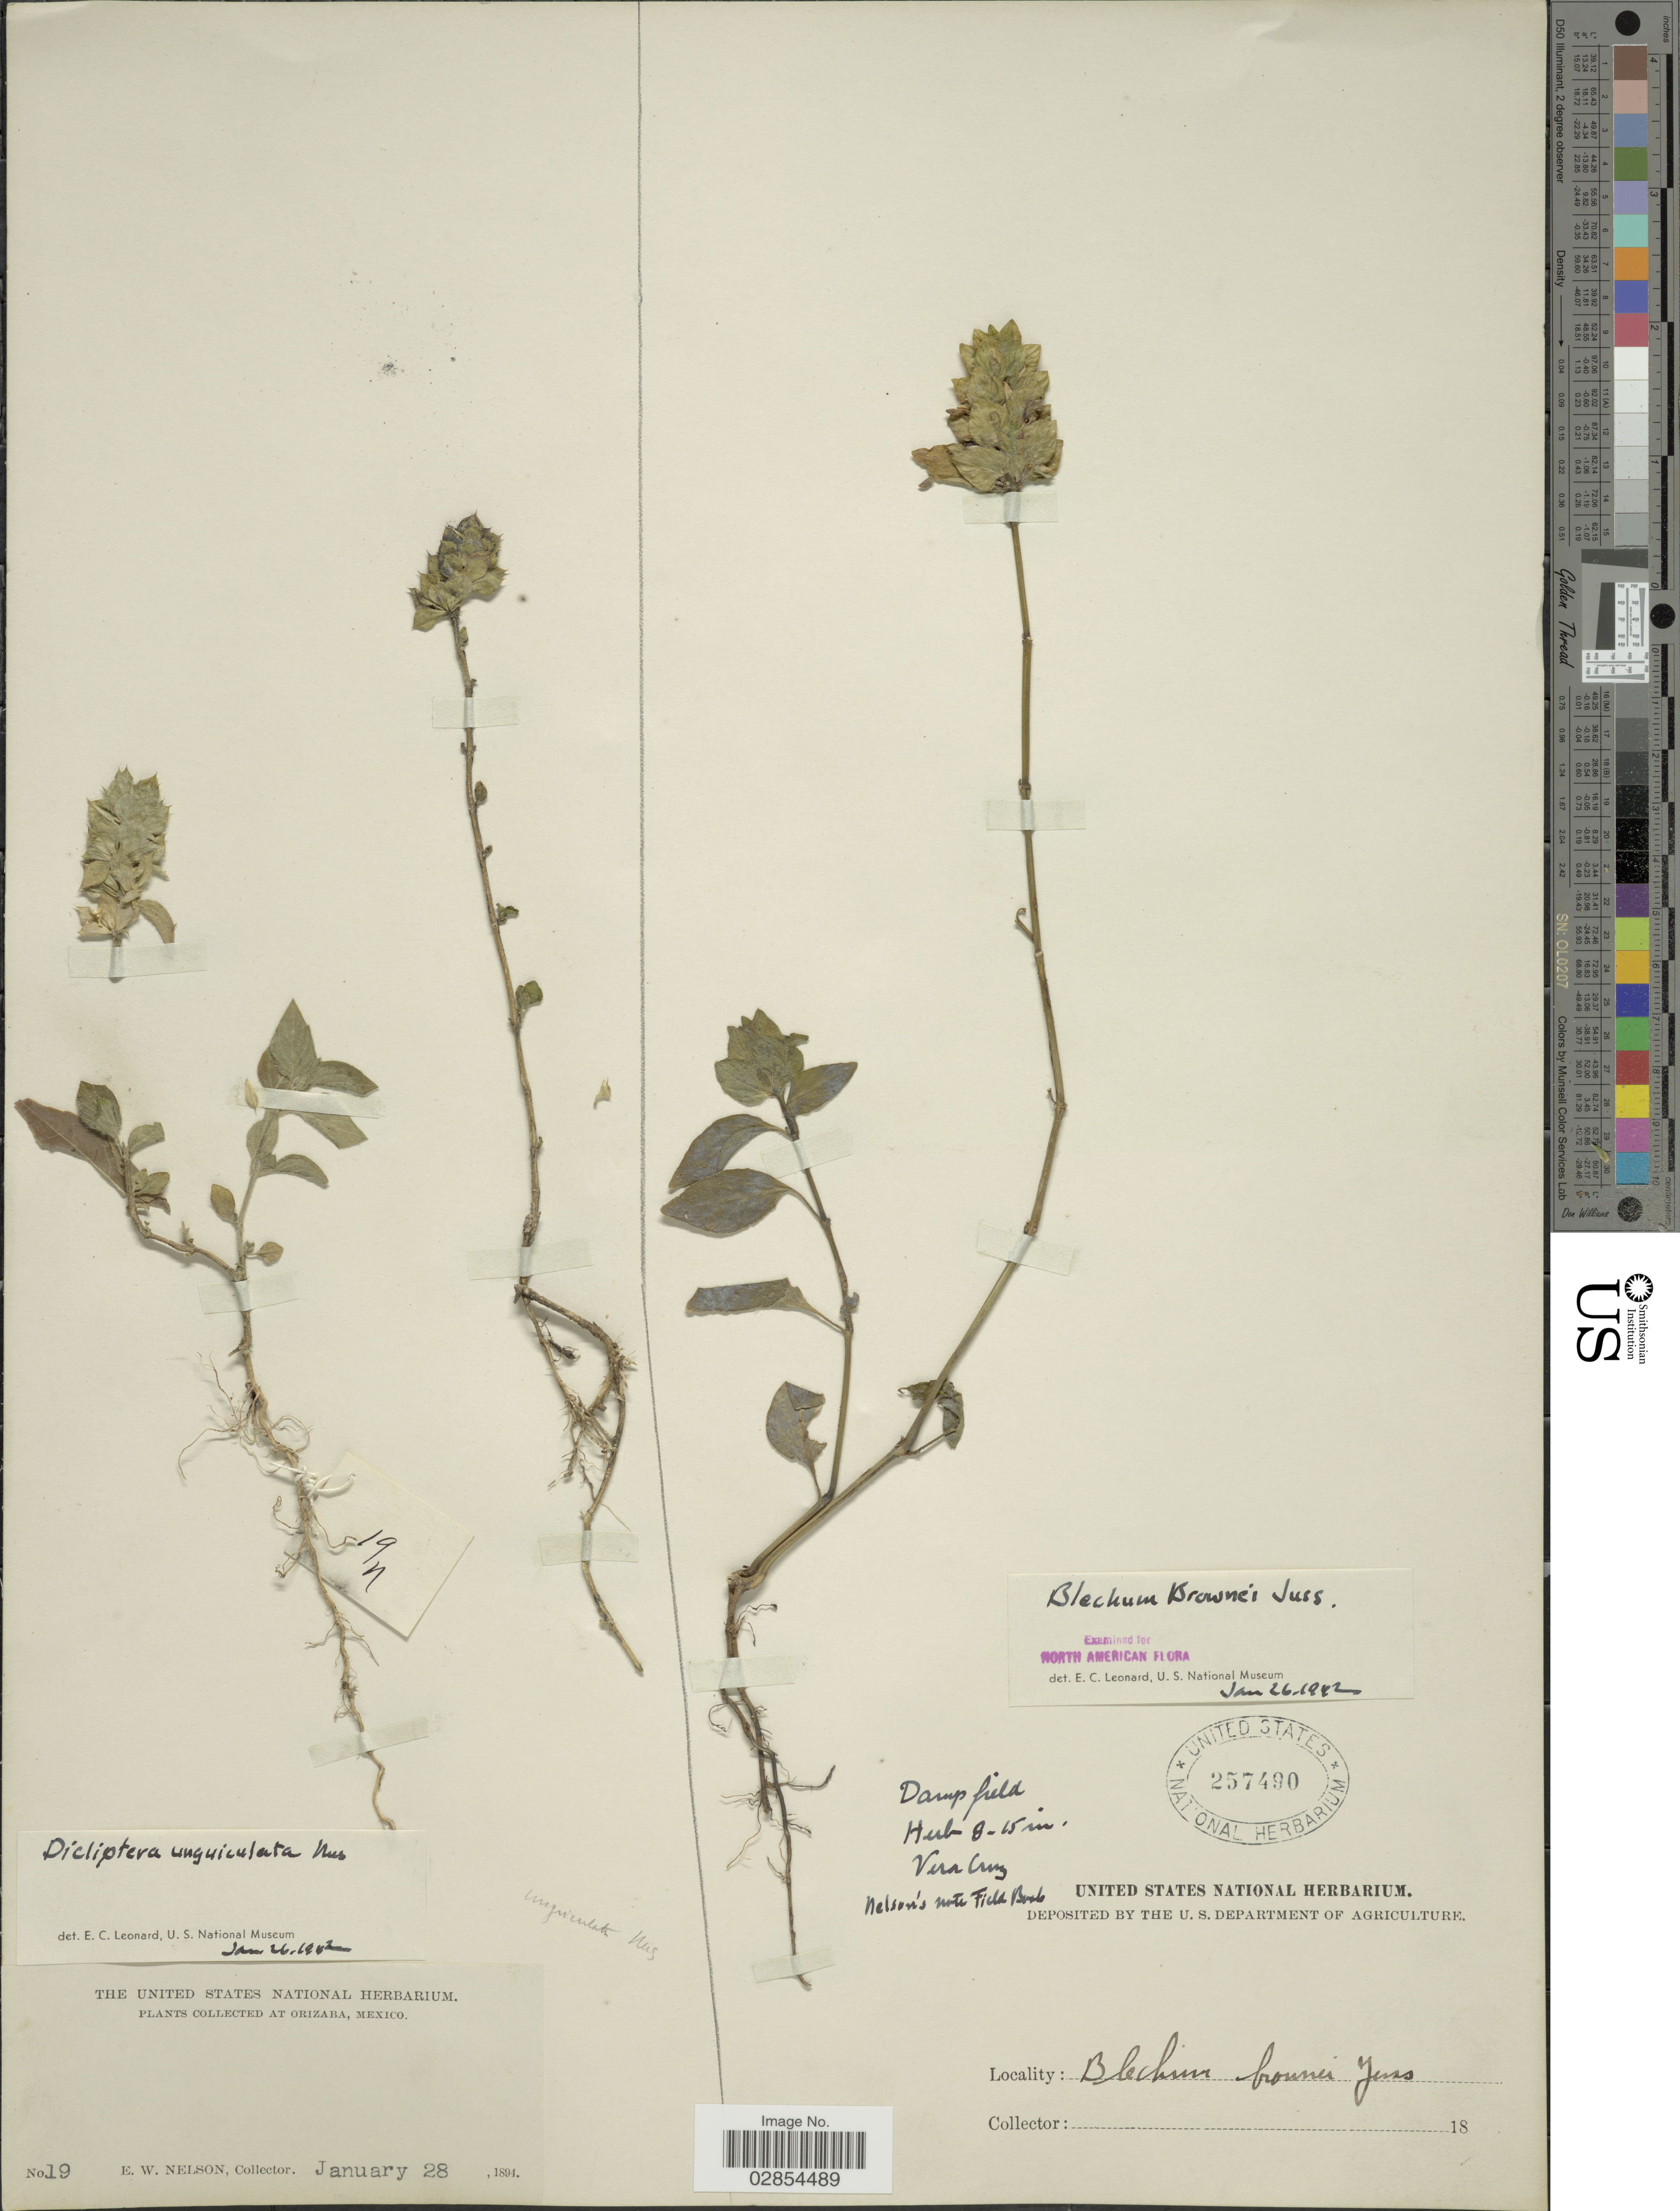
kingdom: Plantae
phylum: Tracheophyta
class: Magnoliopsida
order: Lamiales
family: Acanthaceae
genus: Blechum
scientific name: Blechum brownei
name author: Juss.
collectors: E. W. Nelson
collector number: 19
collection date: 1894-01-28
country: Mexico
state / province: Veracruz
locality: Orizaba.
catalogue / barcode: US 257490